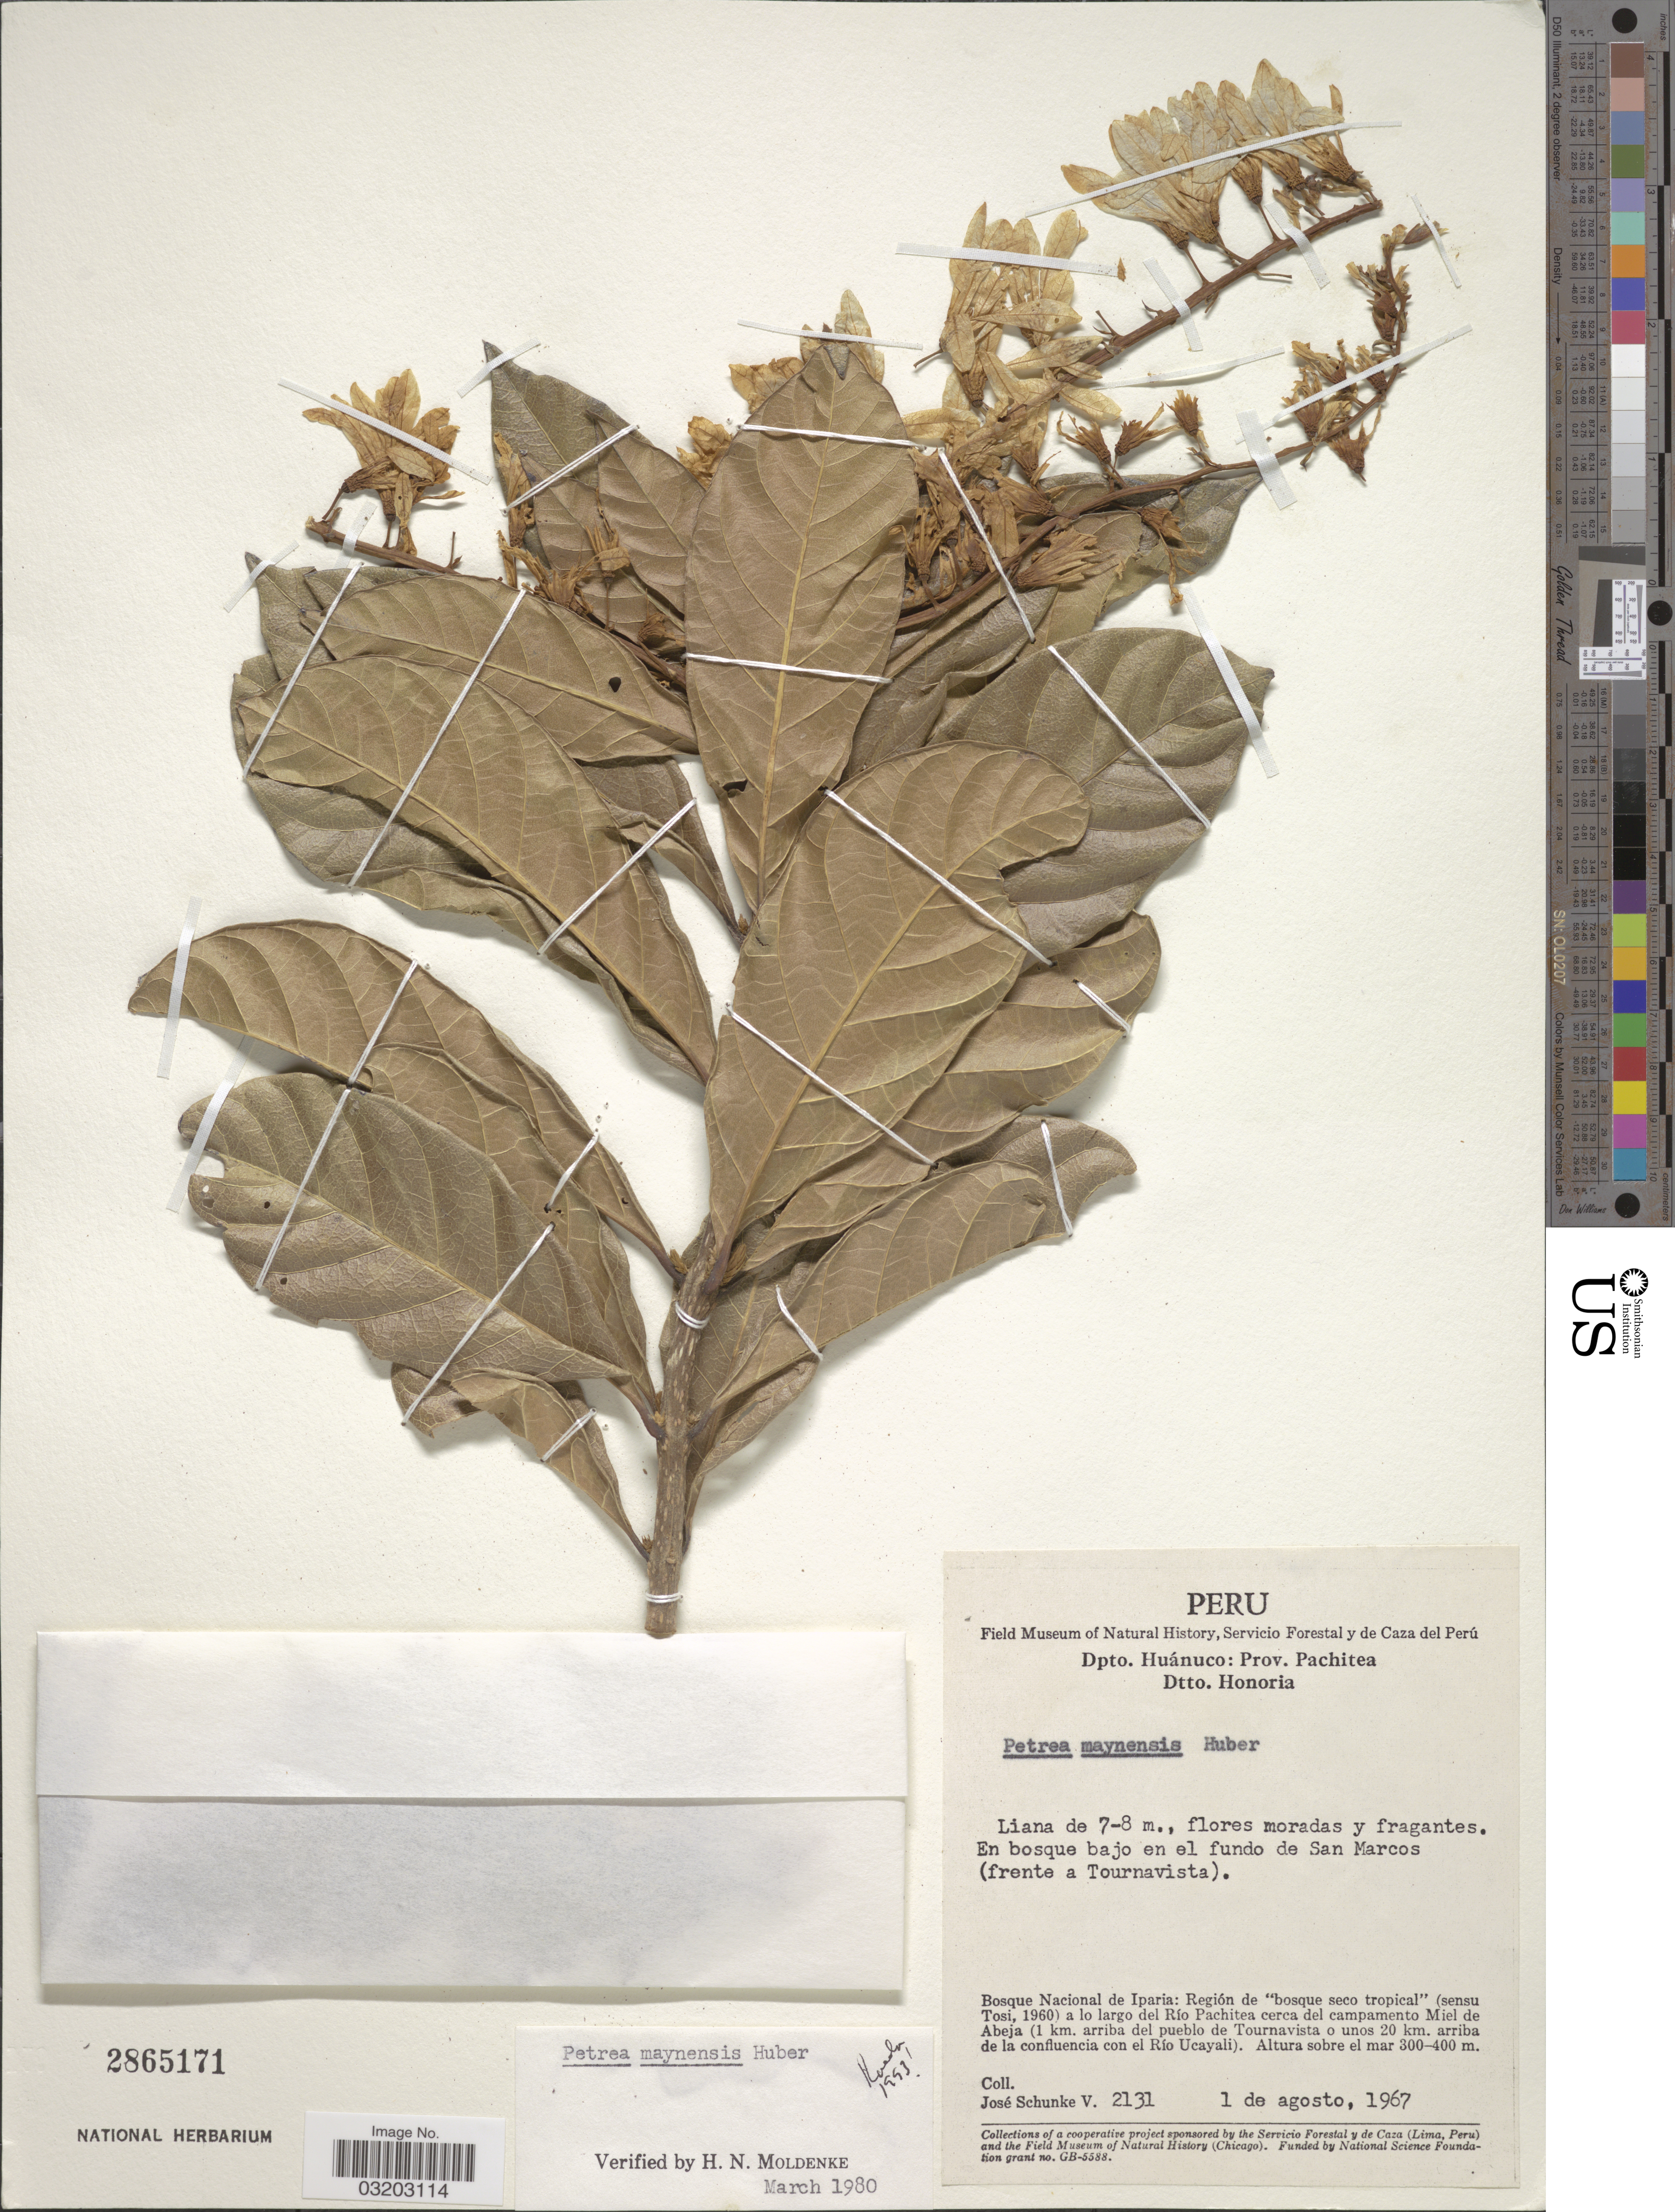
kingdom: Plantae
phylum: Tracheophyta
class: Magnoliopsida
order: Lamiales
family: Verbenaceae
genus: Petrea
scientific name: Petrea maynensis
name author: Huber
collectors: J. Schunke Vigo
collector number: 2131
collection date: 1967-08-01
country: Peru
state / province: Huánuco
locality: Dpto. Huánuco: Prov. Pachitea. Dtto. Honoria. En bosque bajo en el fundo de San Marcos (frente a Tournavista). Bosque Nacional de Iparia: Región de "bosque seco tropical" a lo largo del Río Pachitea cerca del campamento Miel de Abeja (1 km. arriba del pueblo de Tournavista o unos 20 km. arriba de la confluencia con el Río Ucayali).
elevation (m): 300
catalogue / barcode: US 2865171